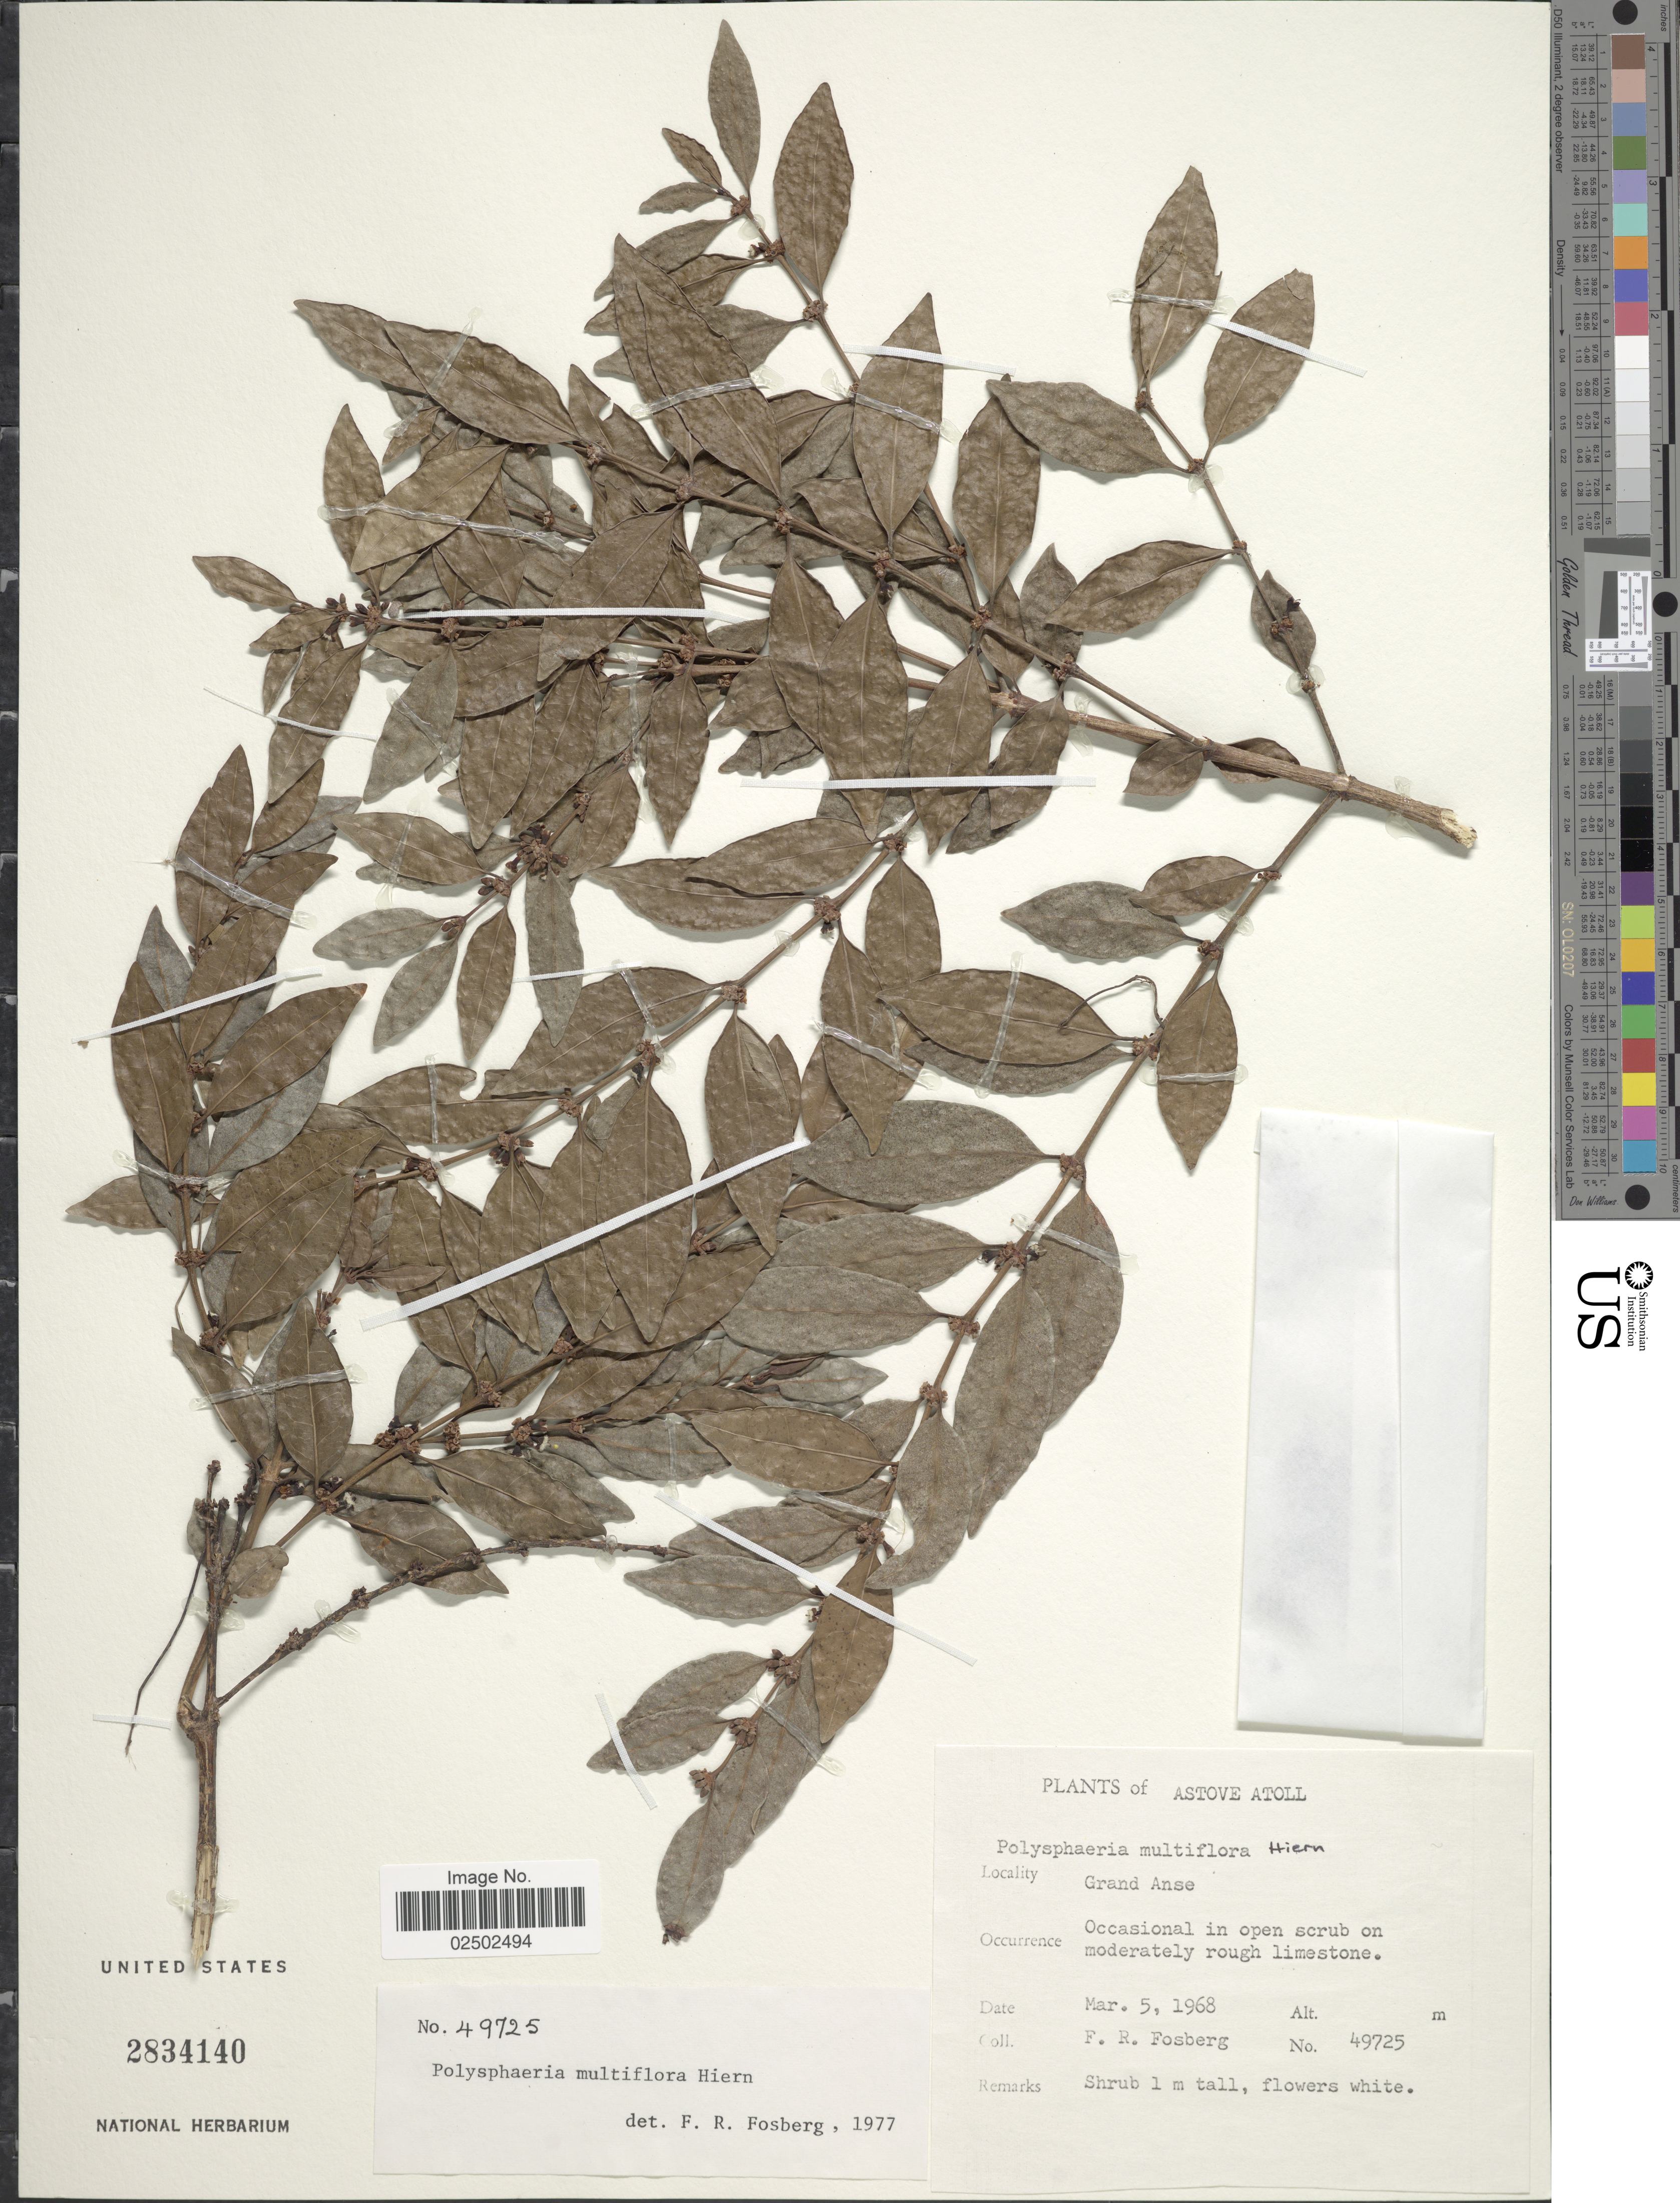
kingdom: Plantae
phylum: Tracheophyta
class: Magnoliopsida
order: Gentianales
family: Rubiaceae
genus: Polysphaeria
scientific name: Polysphaeria multiflora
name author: Hiern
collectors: F. R. Fosberg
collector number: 49725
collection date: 1968-03-05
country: Seychelles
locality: Astove Atoll, Grand Anse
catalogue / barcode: US 2834140